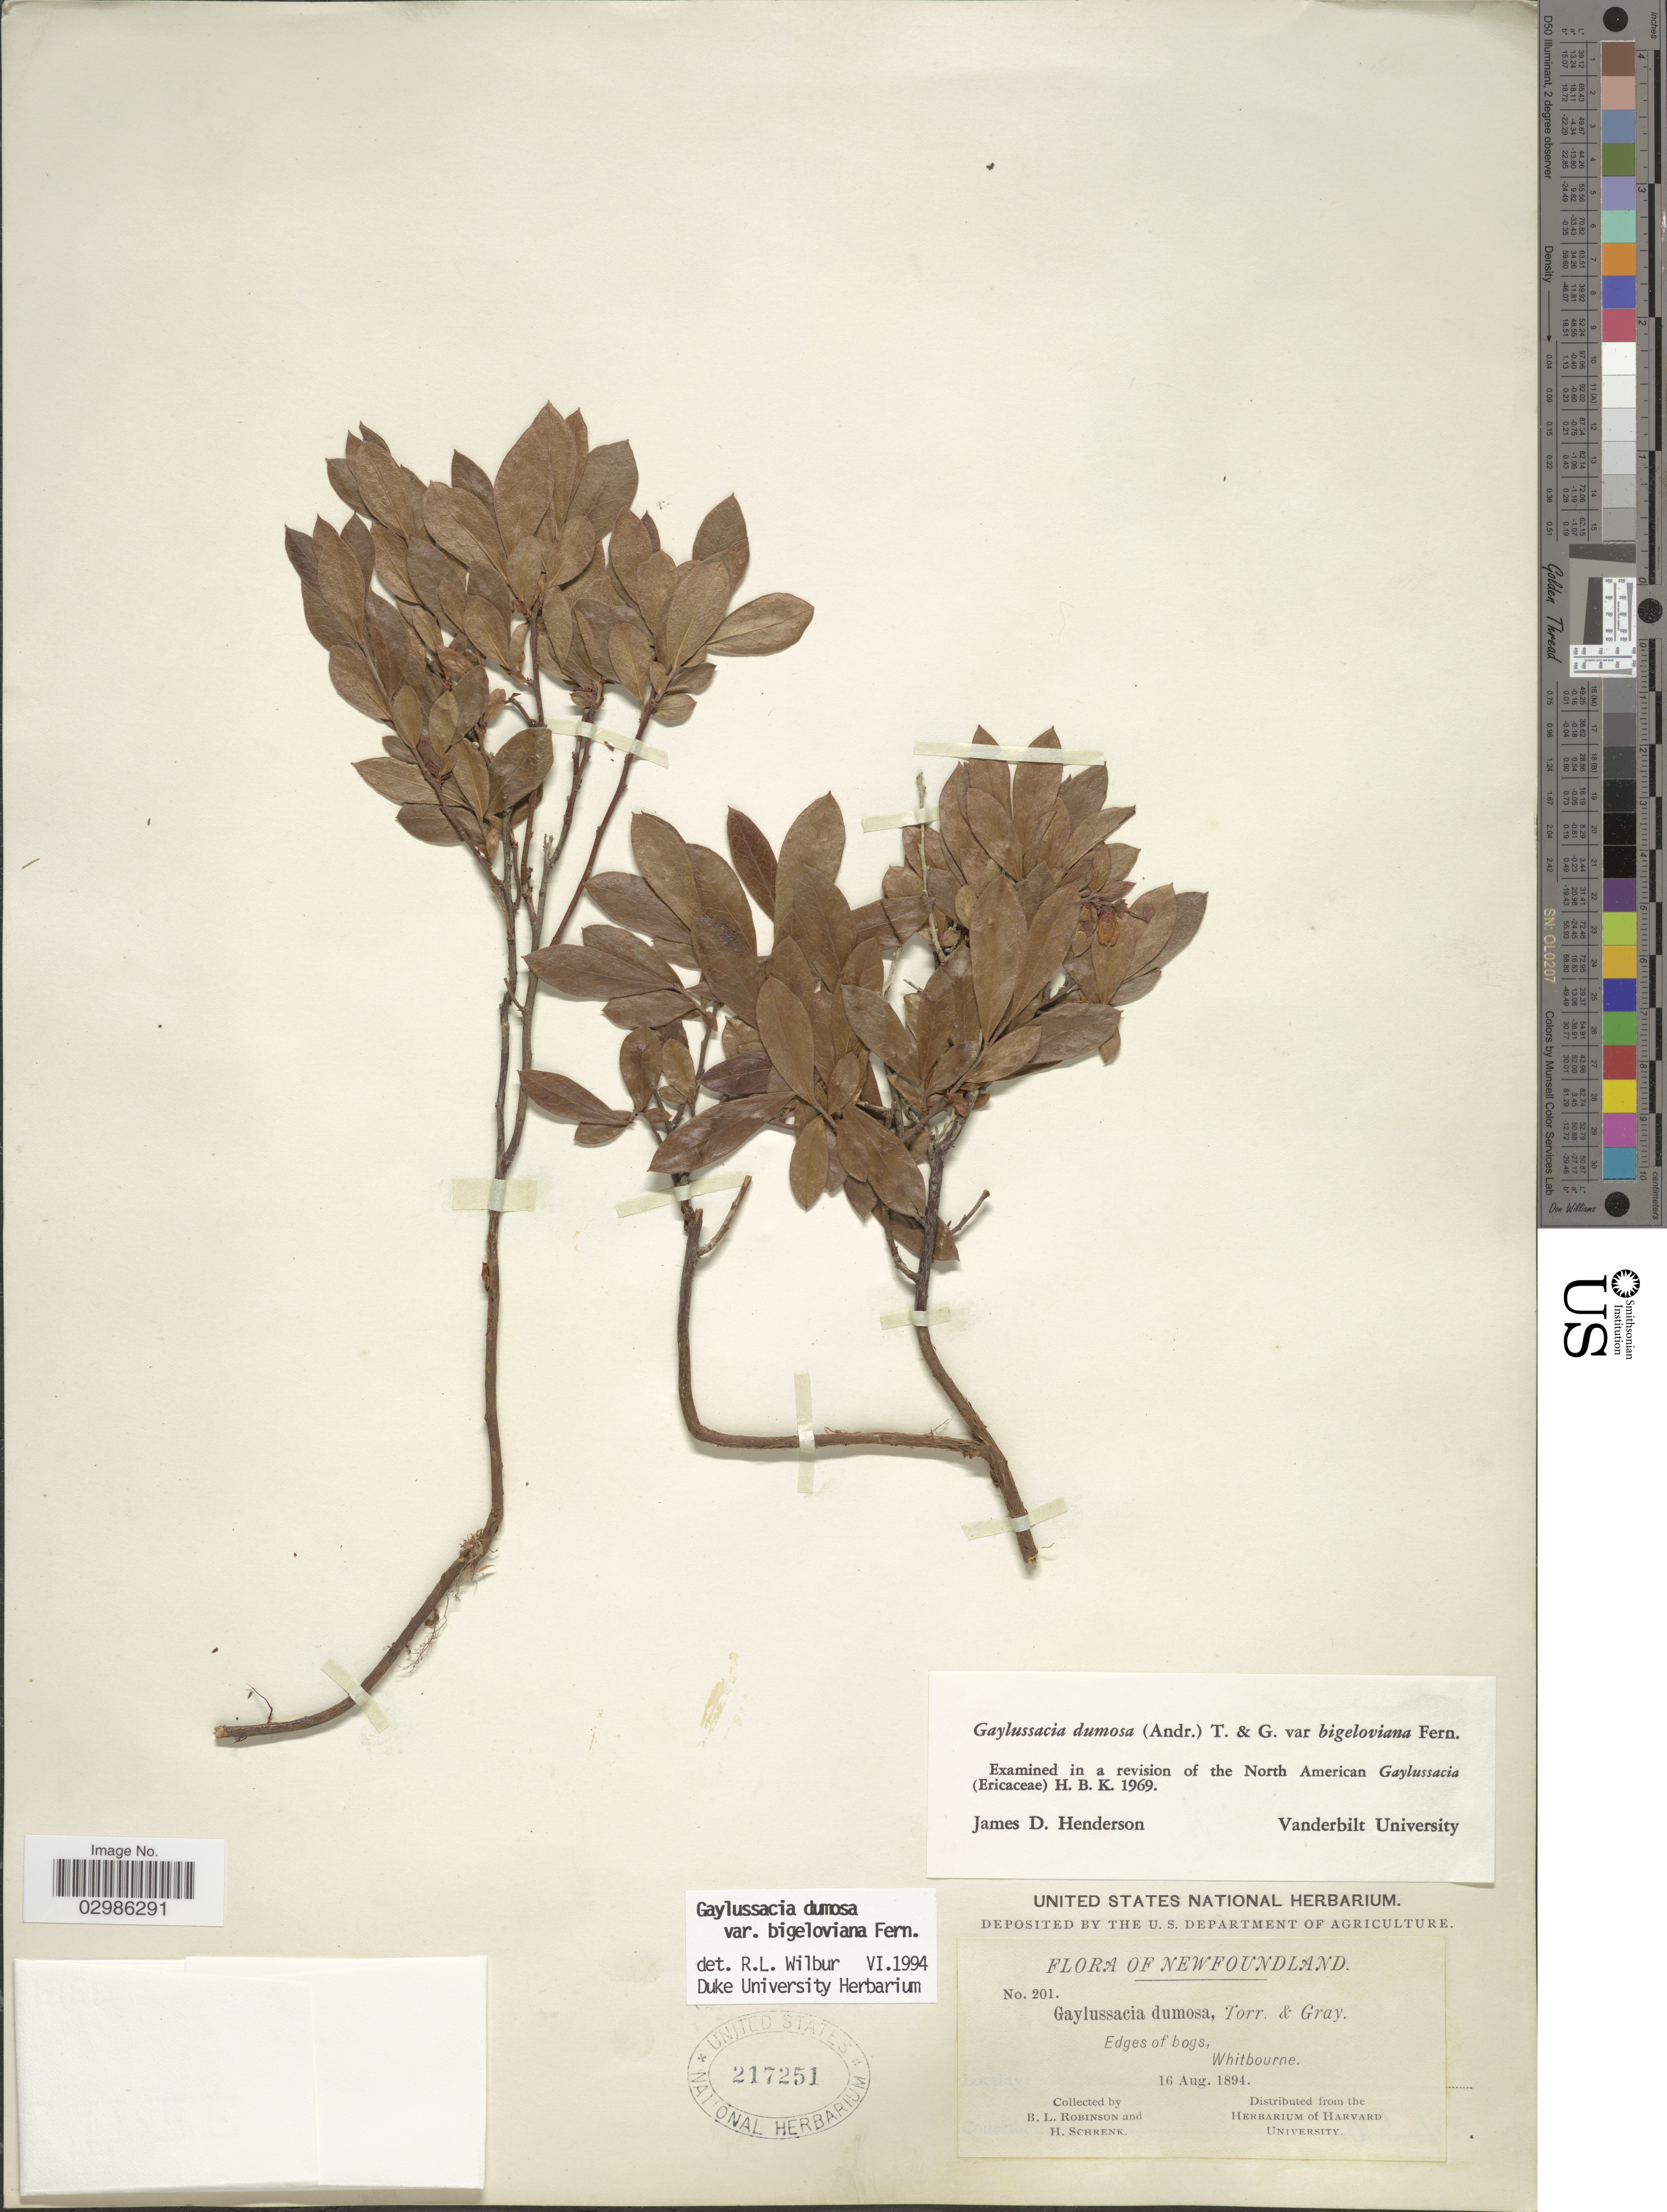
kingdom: Plantae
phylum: Tracheophyta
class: Magnoliopsida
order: Ericales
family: Ericaceae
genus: Gaylussacia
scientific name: Gaylussacia dumosa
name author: (Andrews) Torr. & A. Gray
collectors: B. L. Robinson & H. Schrenk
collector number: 201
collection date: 1894-08-16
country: Canada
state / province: Newfoundland and Labrador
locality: Whitbourne.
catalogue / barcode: US 217251